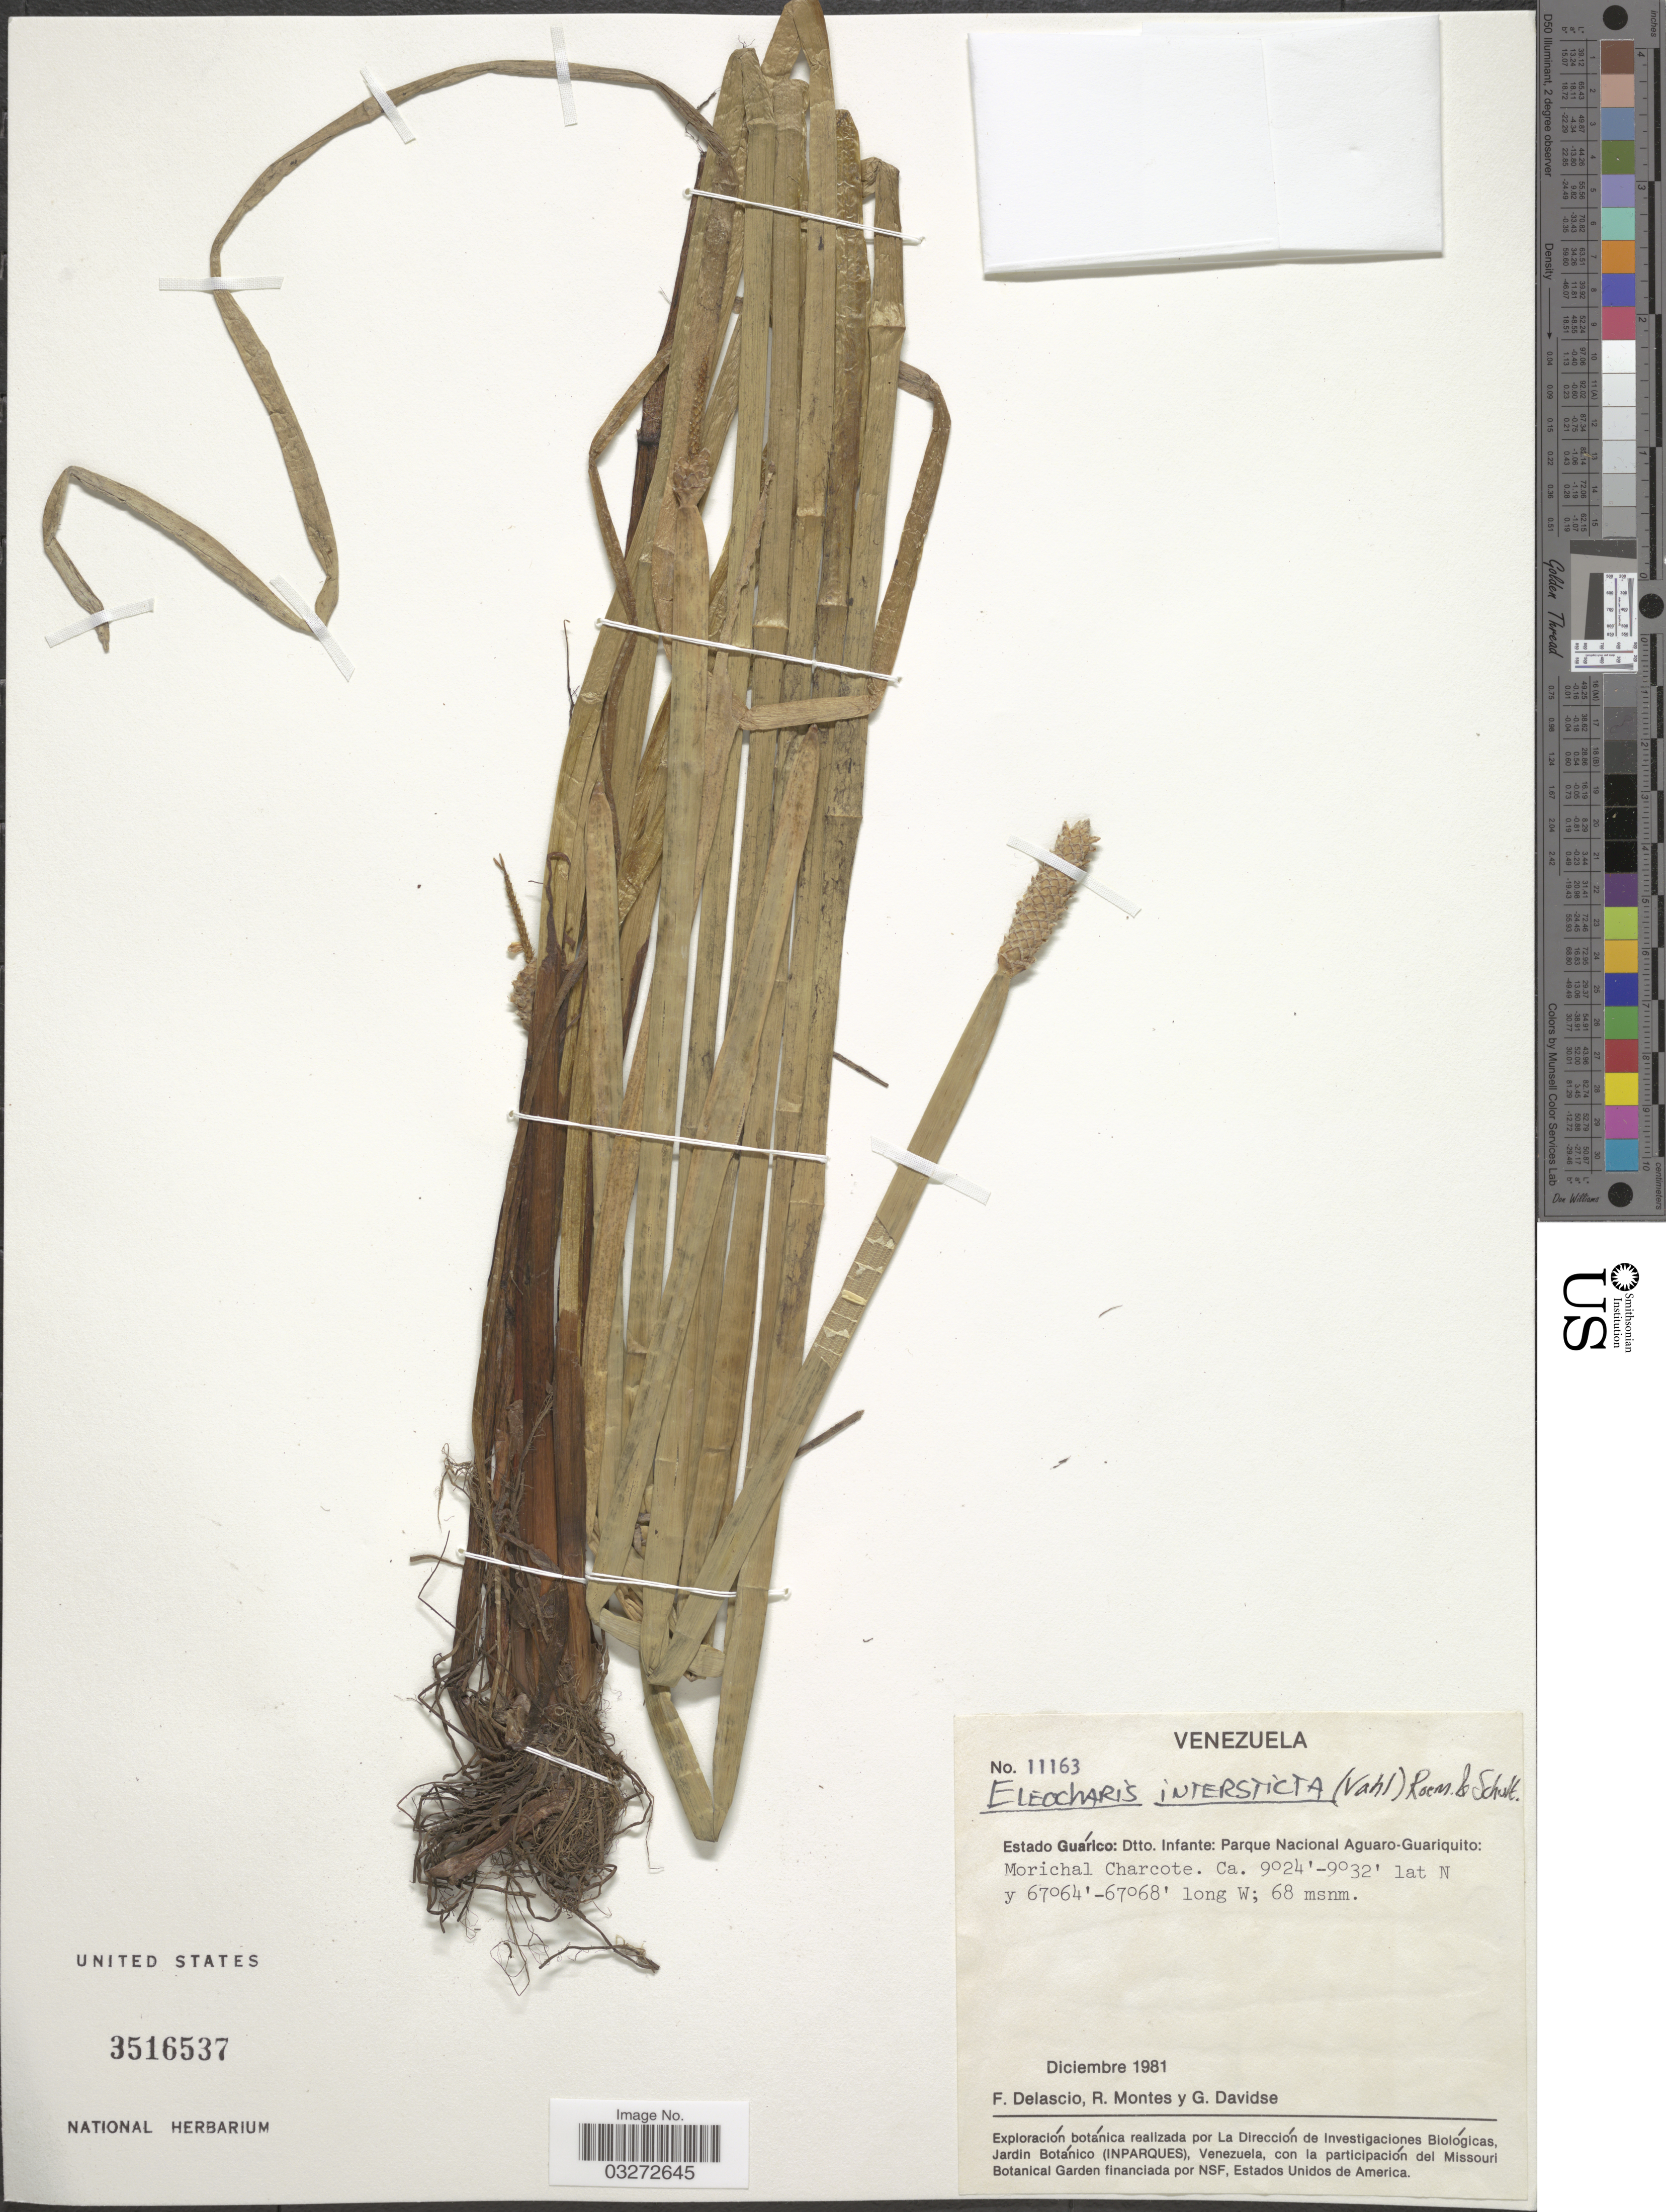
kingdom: Plantae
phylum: Tracheophyta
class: Liliopsida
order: Poales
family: Cyperaceae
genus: Eleocharis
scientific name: Eleocharis interstincta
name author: (Vahl) Roem. & Schult.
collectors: F. Delascio C., R. Montes & G. Davidse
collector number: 11163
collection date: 1981-12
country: Venezuela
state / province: Guárico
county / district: Leonardo Infante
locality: Dtto. Infante: Parque Nacional Aguaro-Guariquito: Morichal Charcote.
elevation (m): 68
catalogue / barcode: US 3516537